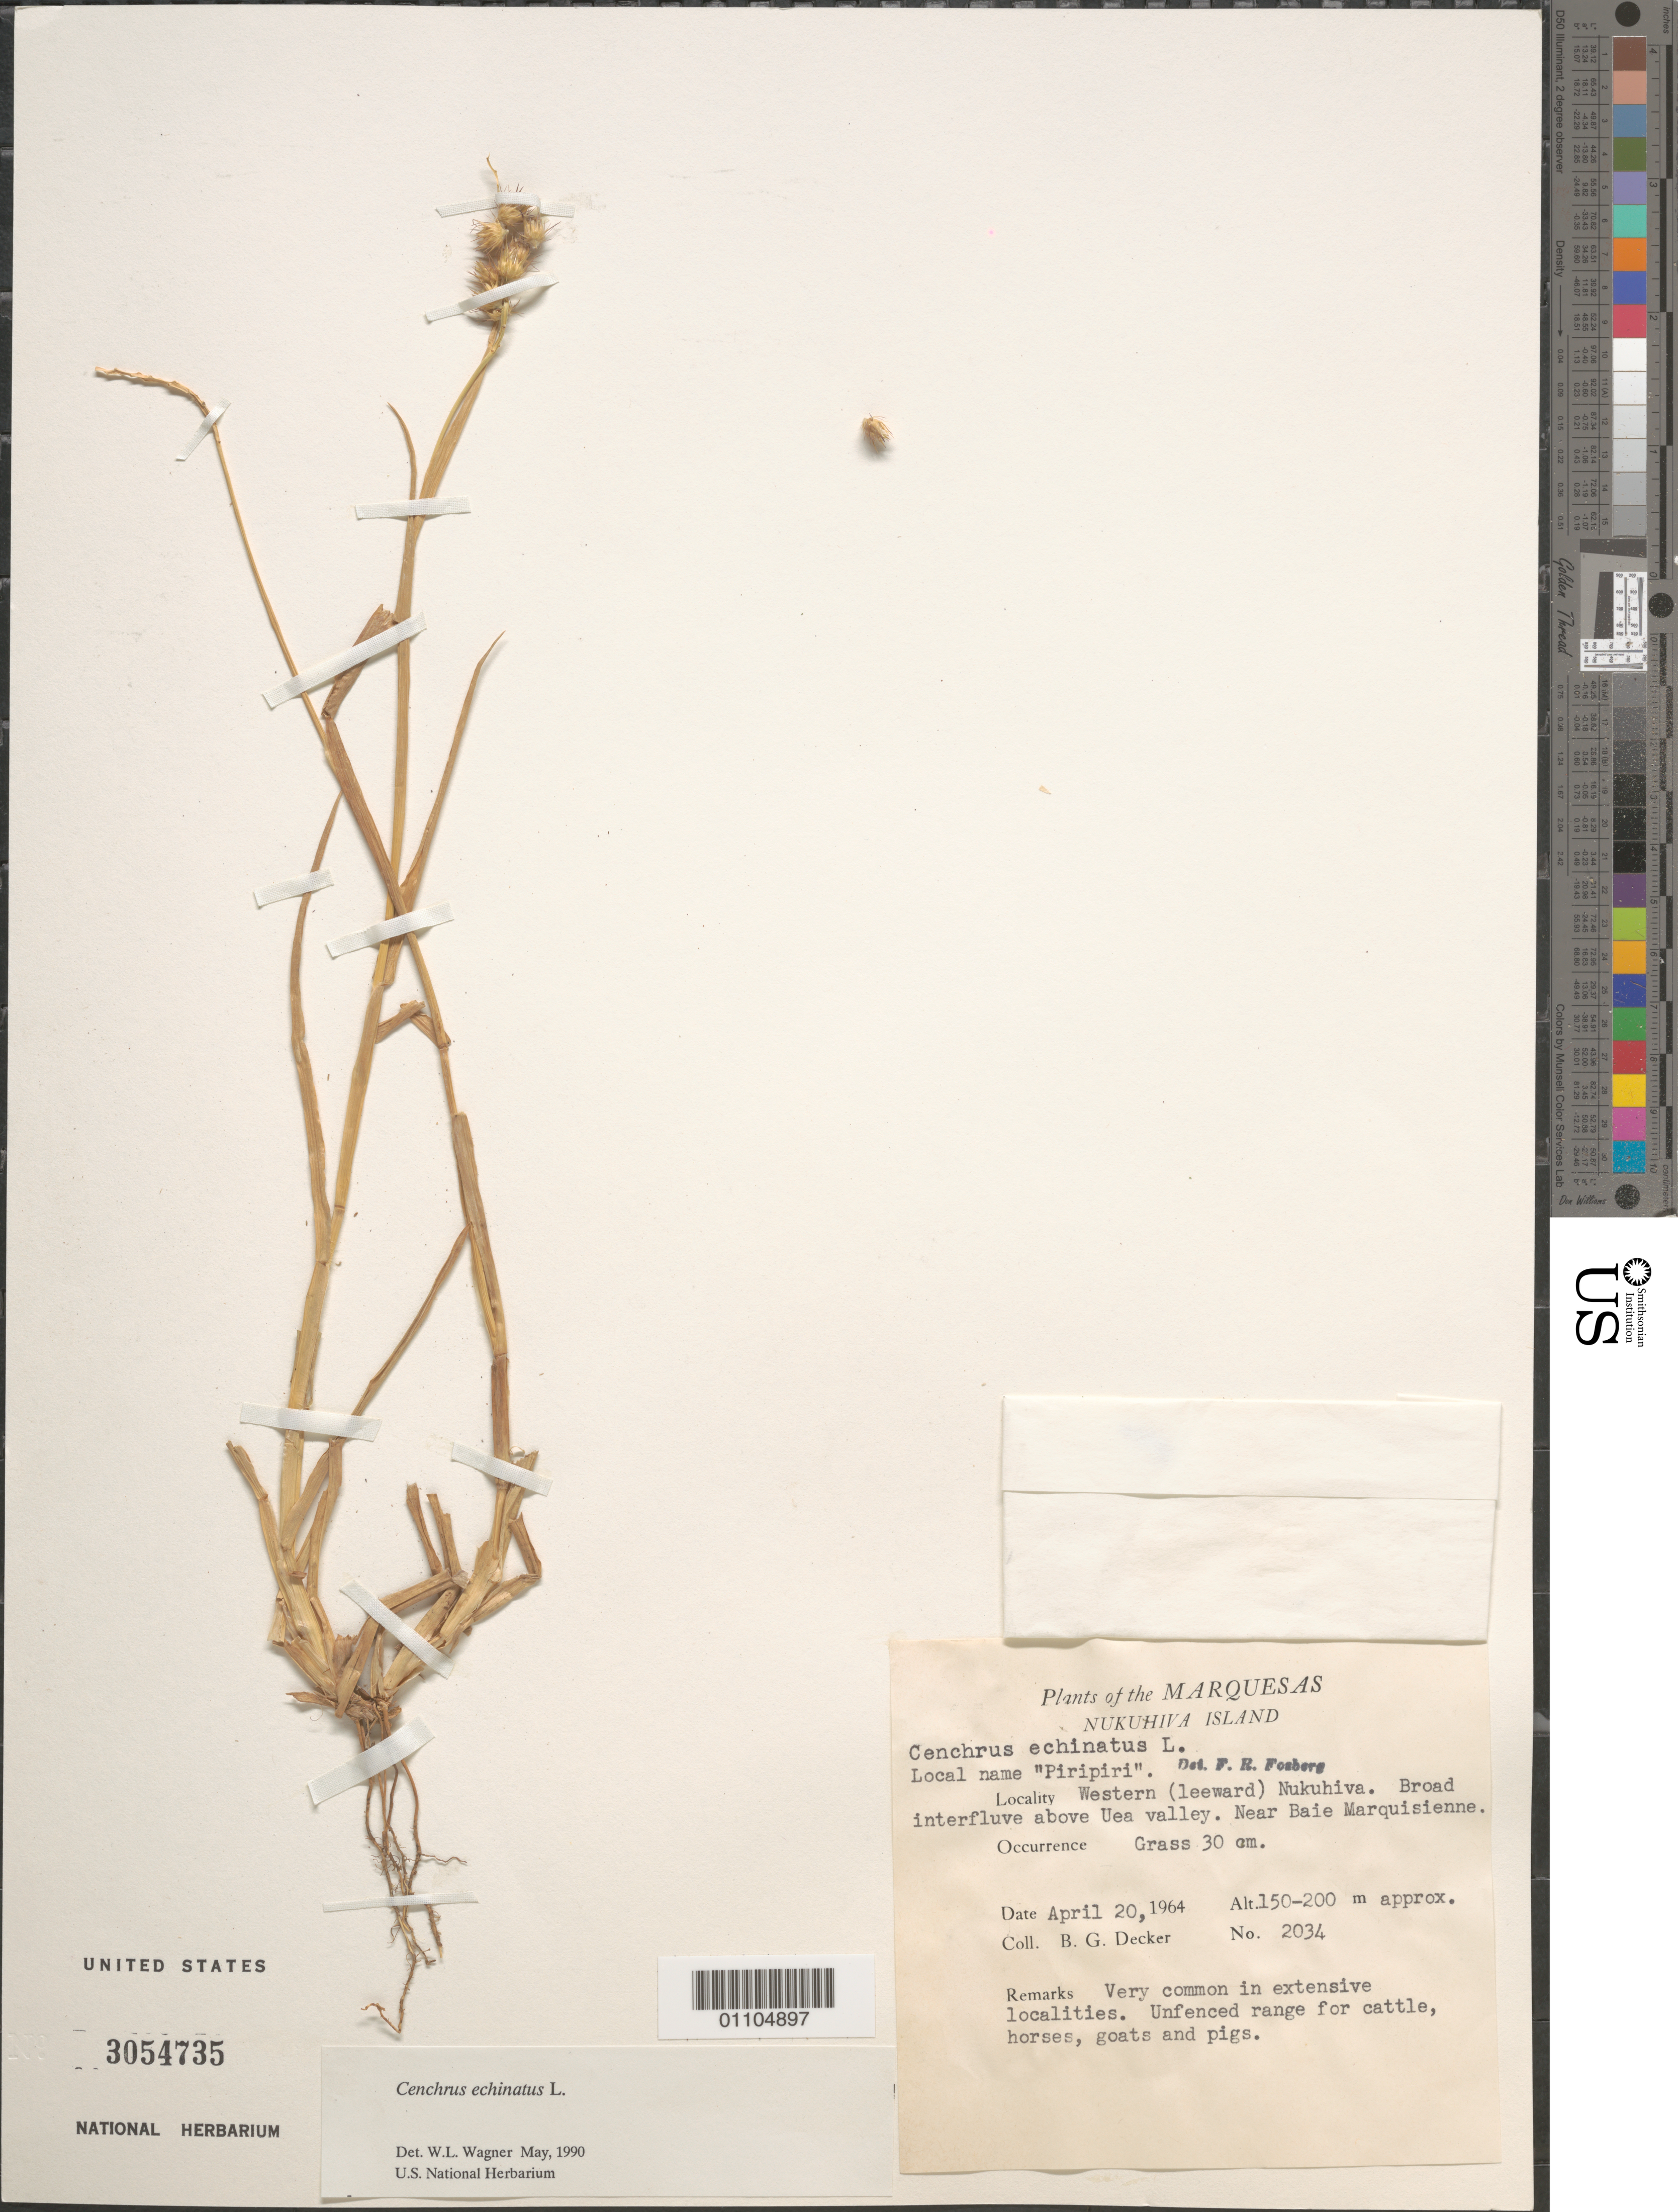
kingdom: Plantae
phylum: Tracheophyta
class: Liliopsida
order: Poales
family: Poaceae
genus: Cenchrus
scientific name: Cenchrus echinatus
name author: L.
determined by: Wagner, W. L., (BOT), Smithsonian Institution - National Museum of Natural History (UNITED STATES)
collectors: B. G. Decker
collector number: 2034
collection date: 1964-04-20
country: French Polynesia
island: Nuku Hiva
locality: Leeward (W) side of island, broad interfluve above Uea Valley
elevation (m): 150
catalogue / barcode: US 3054735